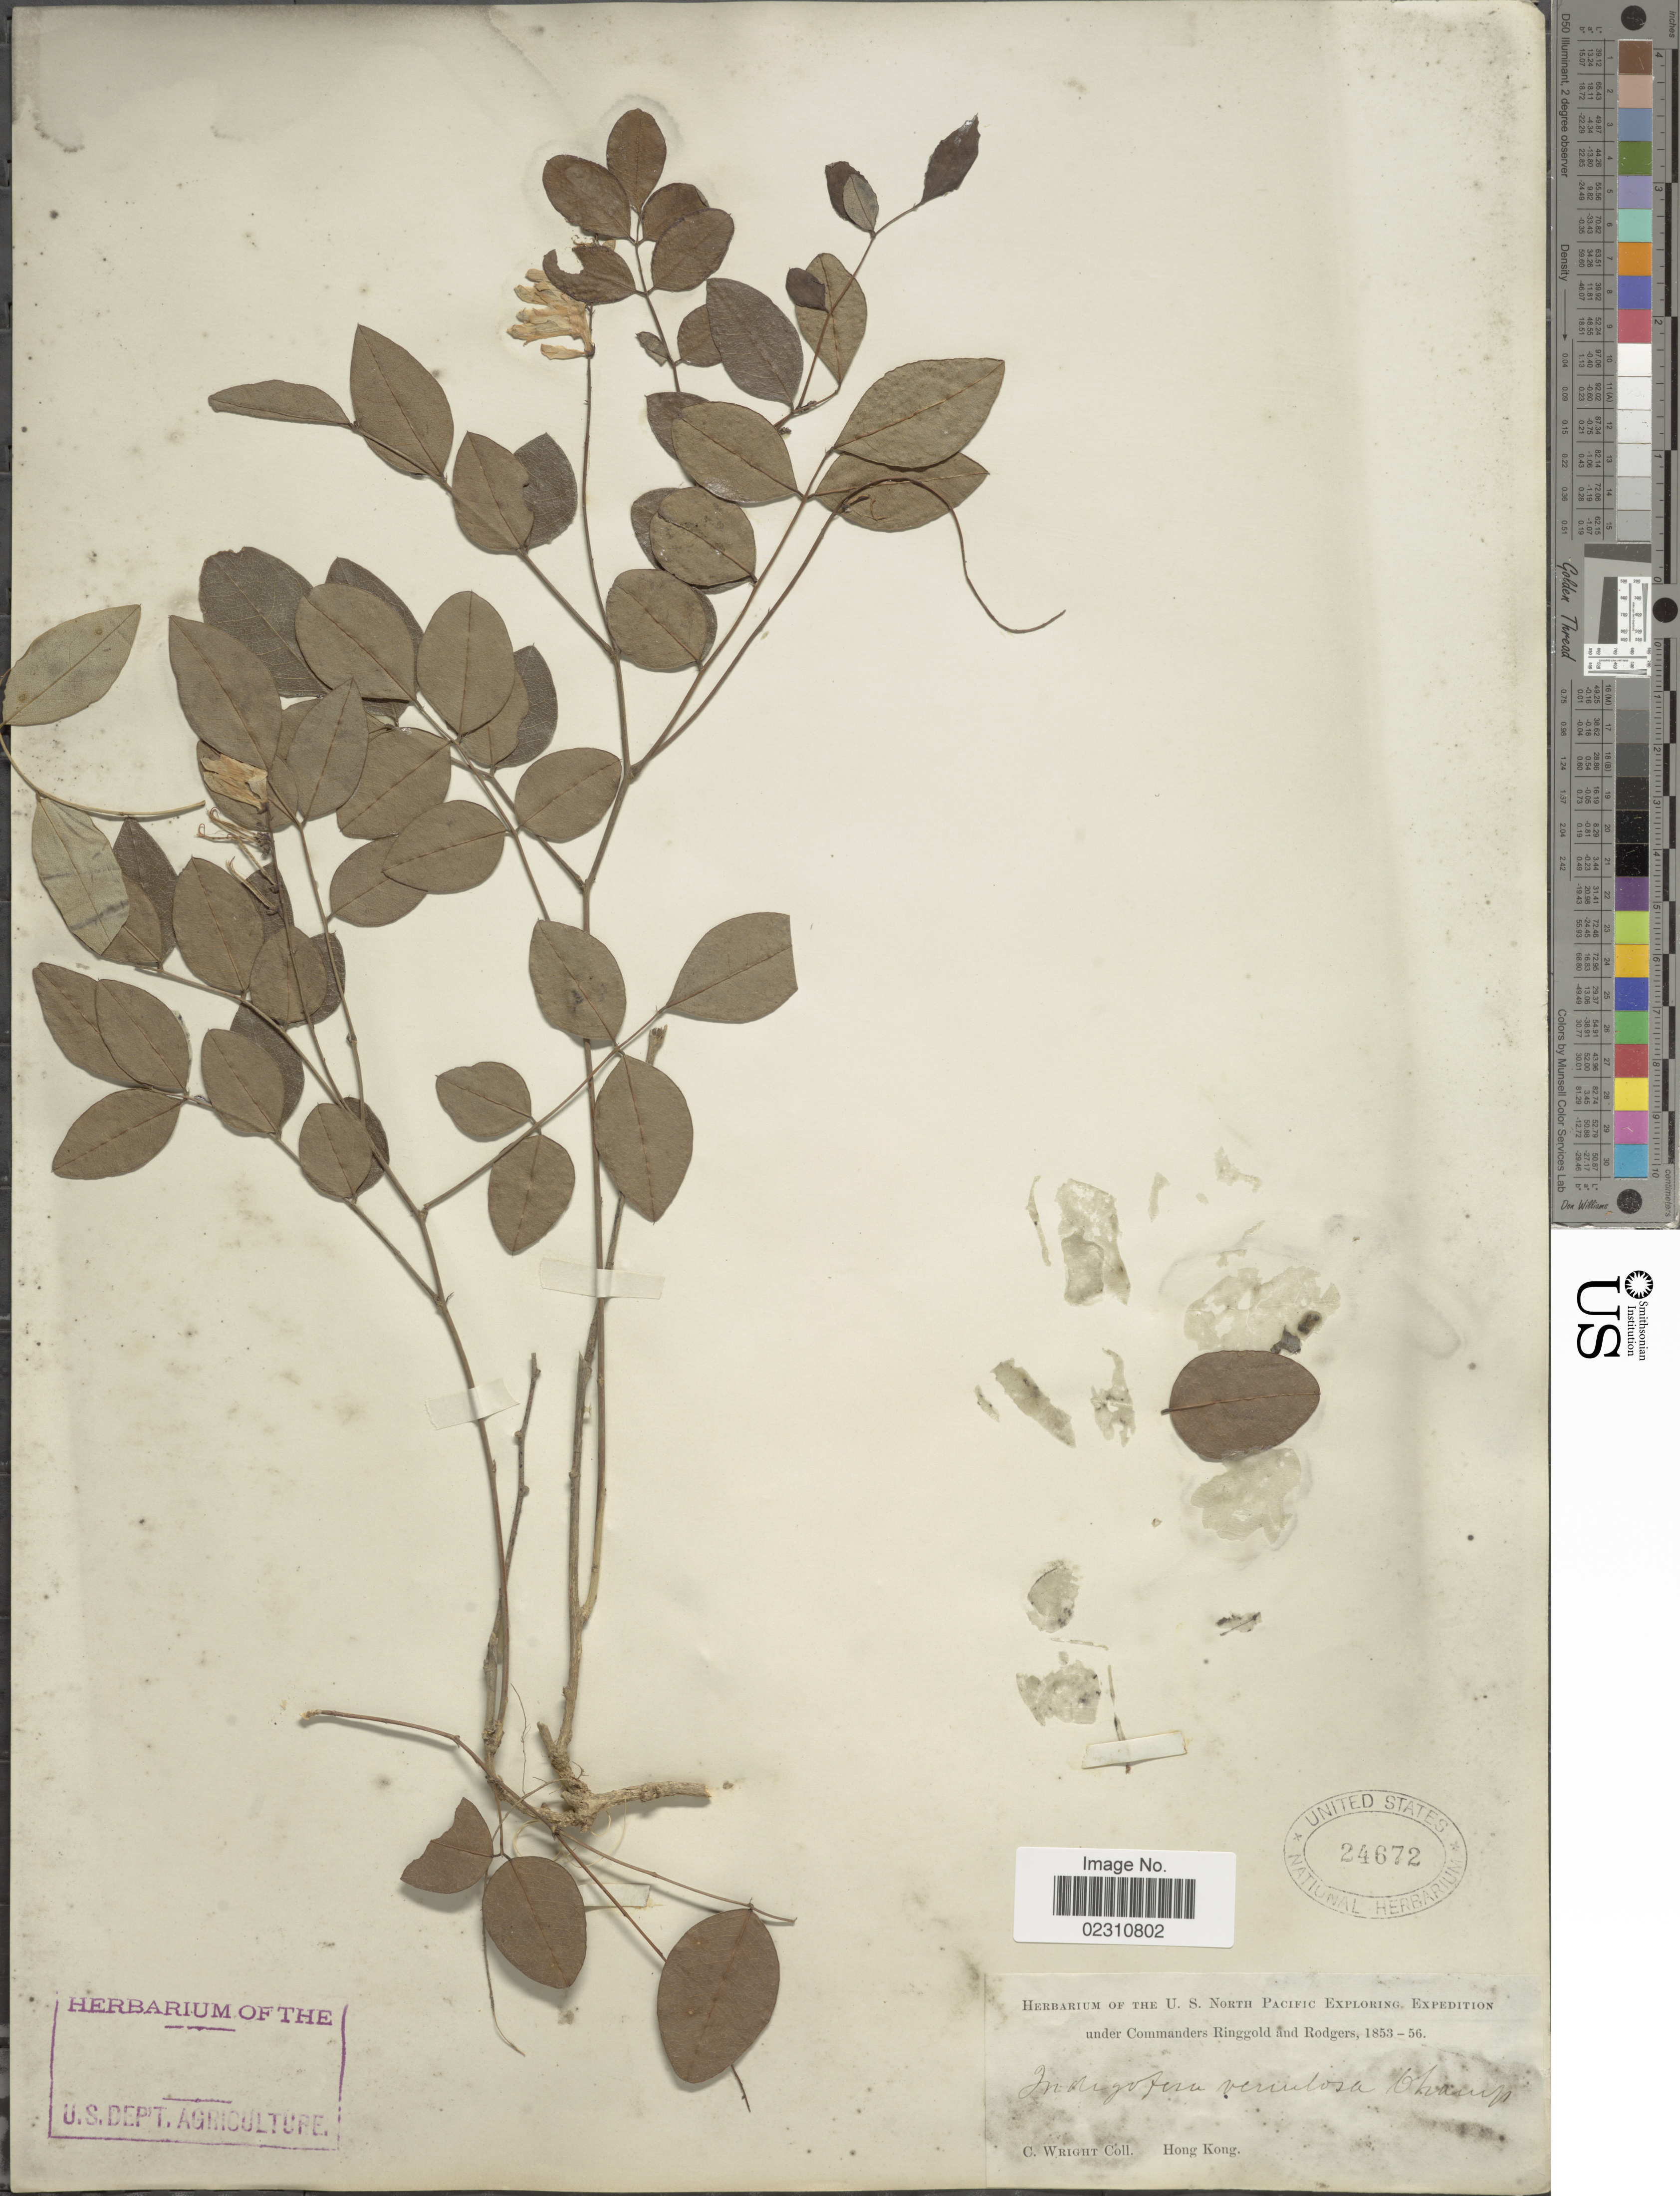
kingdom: Plantae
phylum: Tracheophyta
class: Magnoliopsida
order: Fabales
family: Fabaceae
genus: Indigofera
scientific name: Indigofera decora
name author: Lindl.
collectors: C. Wright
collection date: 1853/1856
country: China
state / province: Hong Kong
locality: Hong Kong.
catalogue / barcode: US 24672